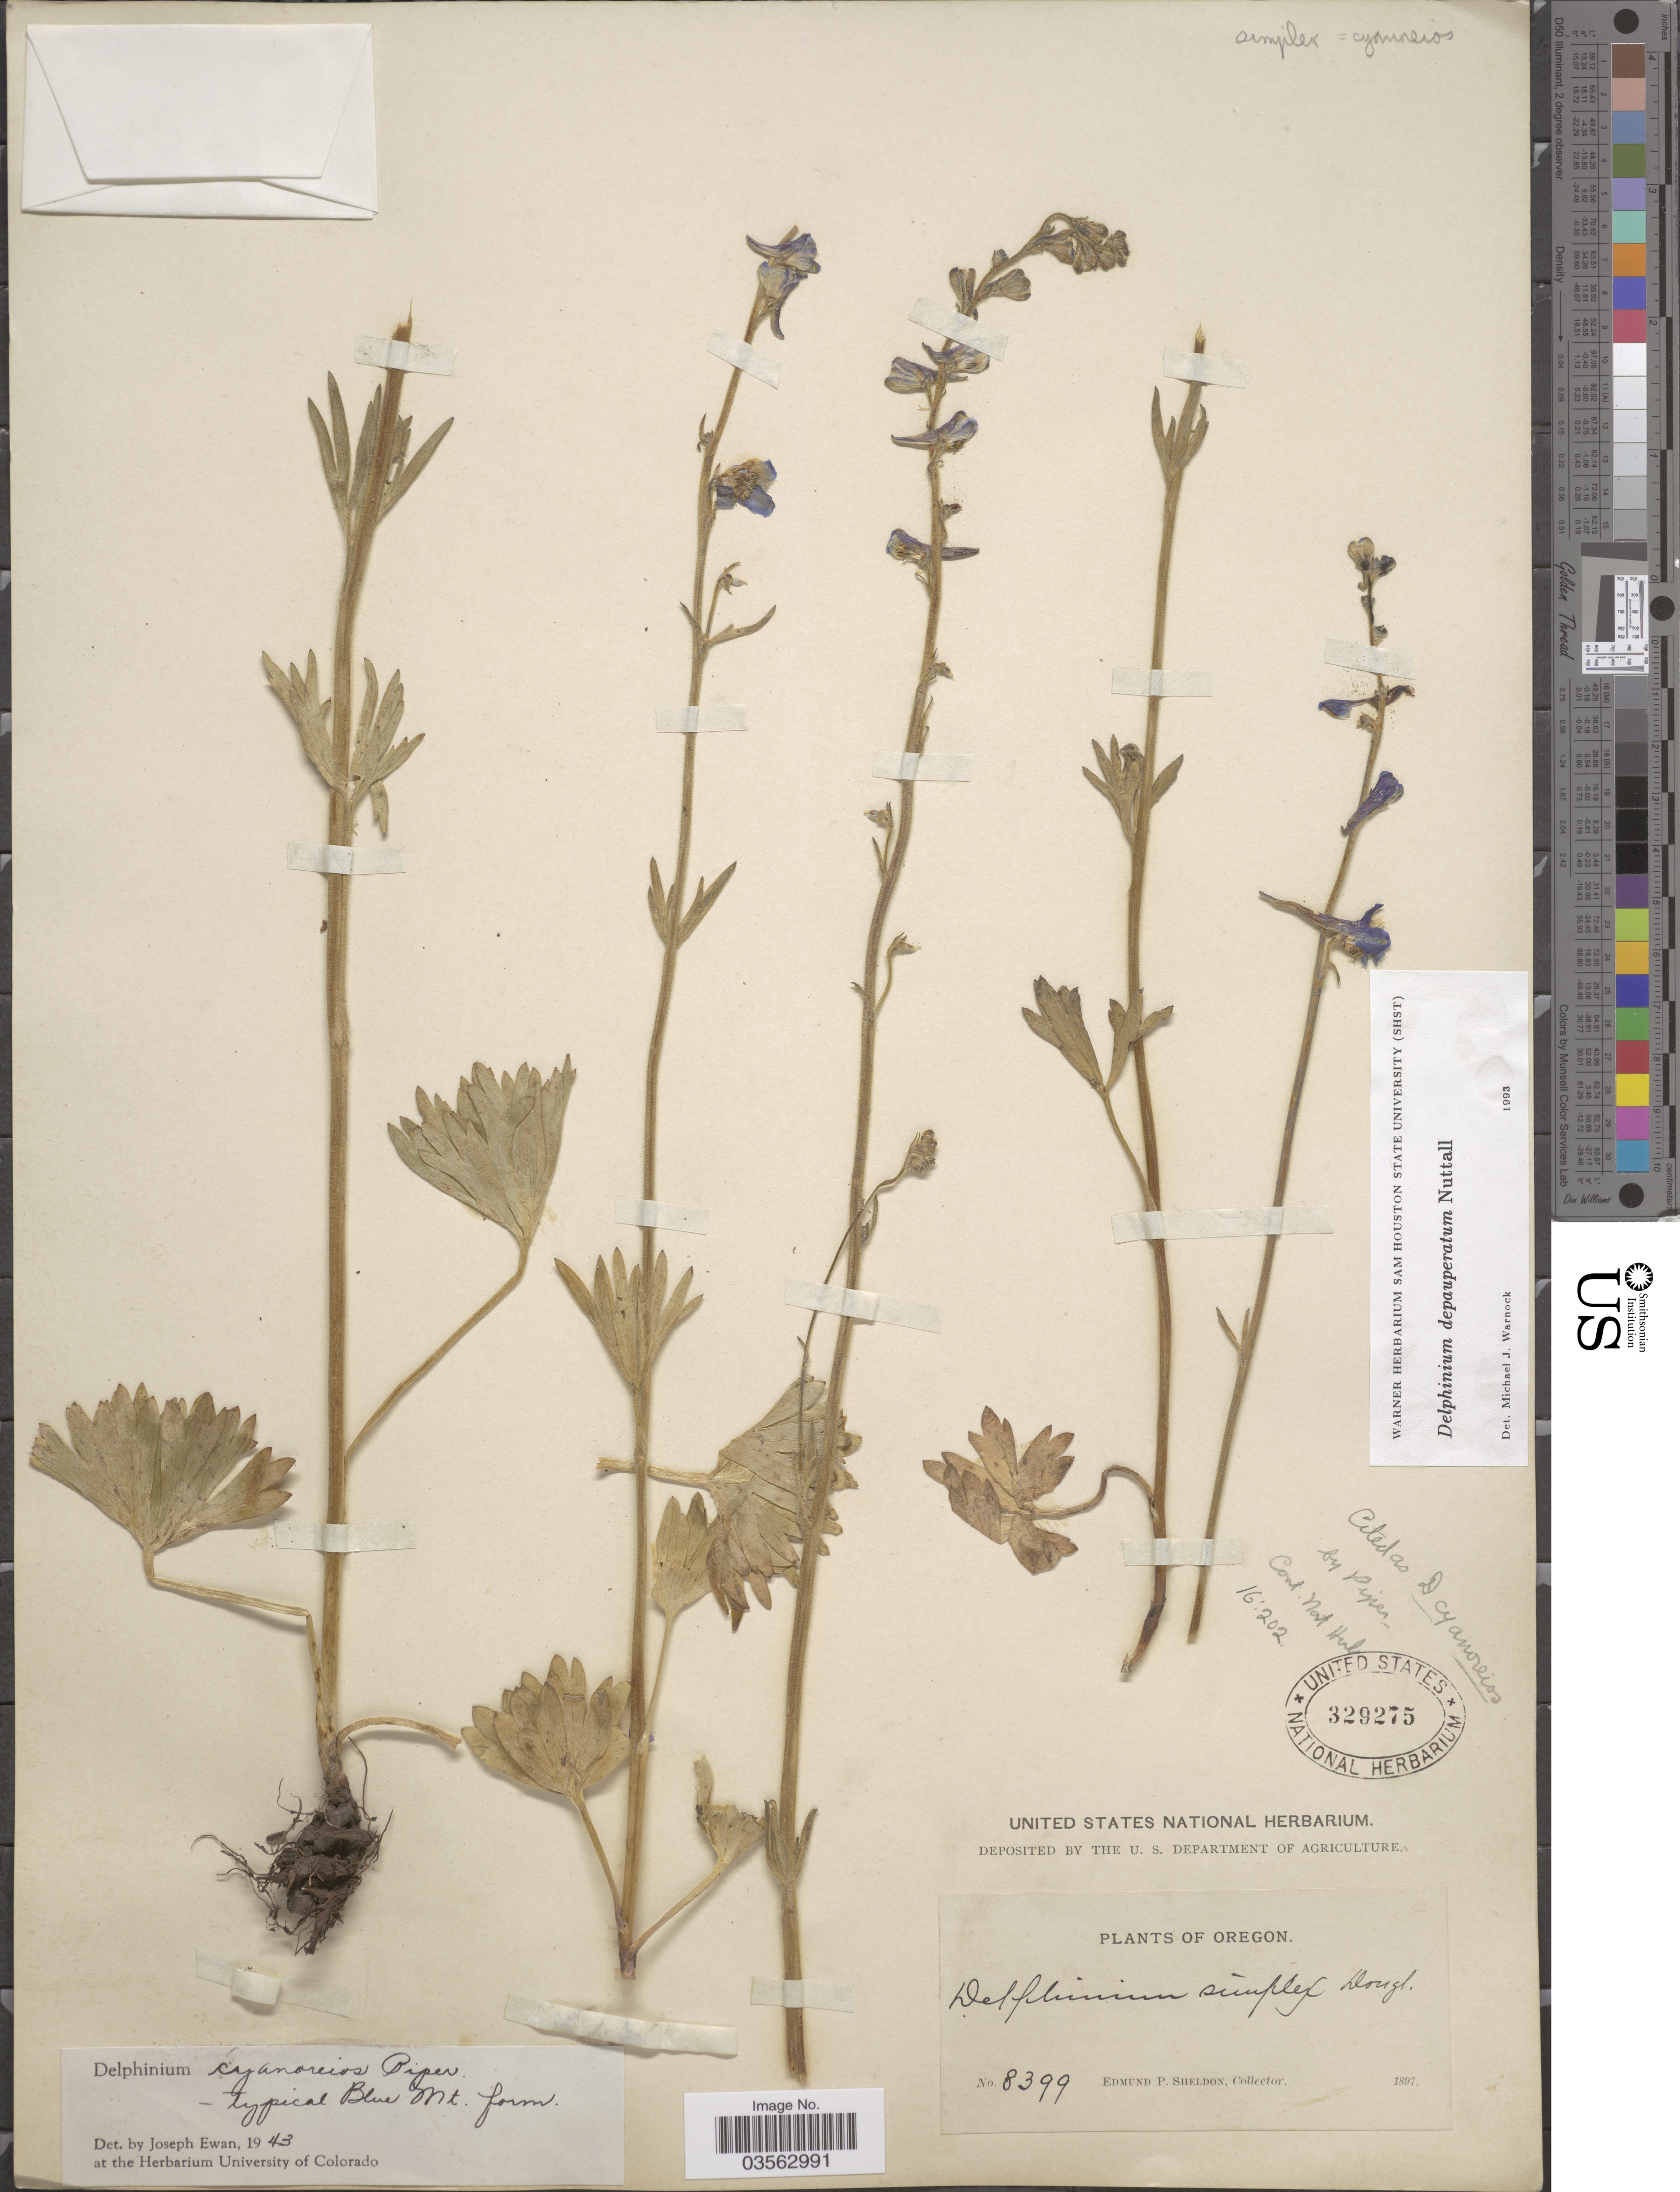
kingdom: Plantae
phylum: Tracheophyta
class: Magnoliopsida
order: Ranunculales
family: Ranunculaceae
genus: Delphinium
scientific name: Delphinium depauperatum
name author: Nutt.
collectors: E. P. Sheldon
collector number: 8399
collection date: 1897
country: United States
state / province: Oregon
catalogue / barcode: US 329275